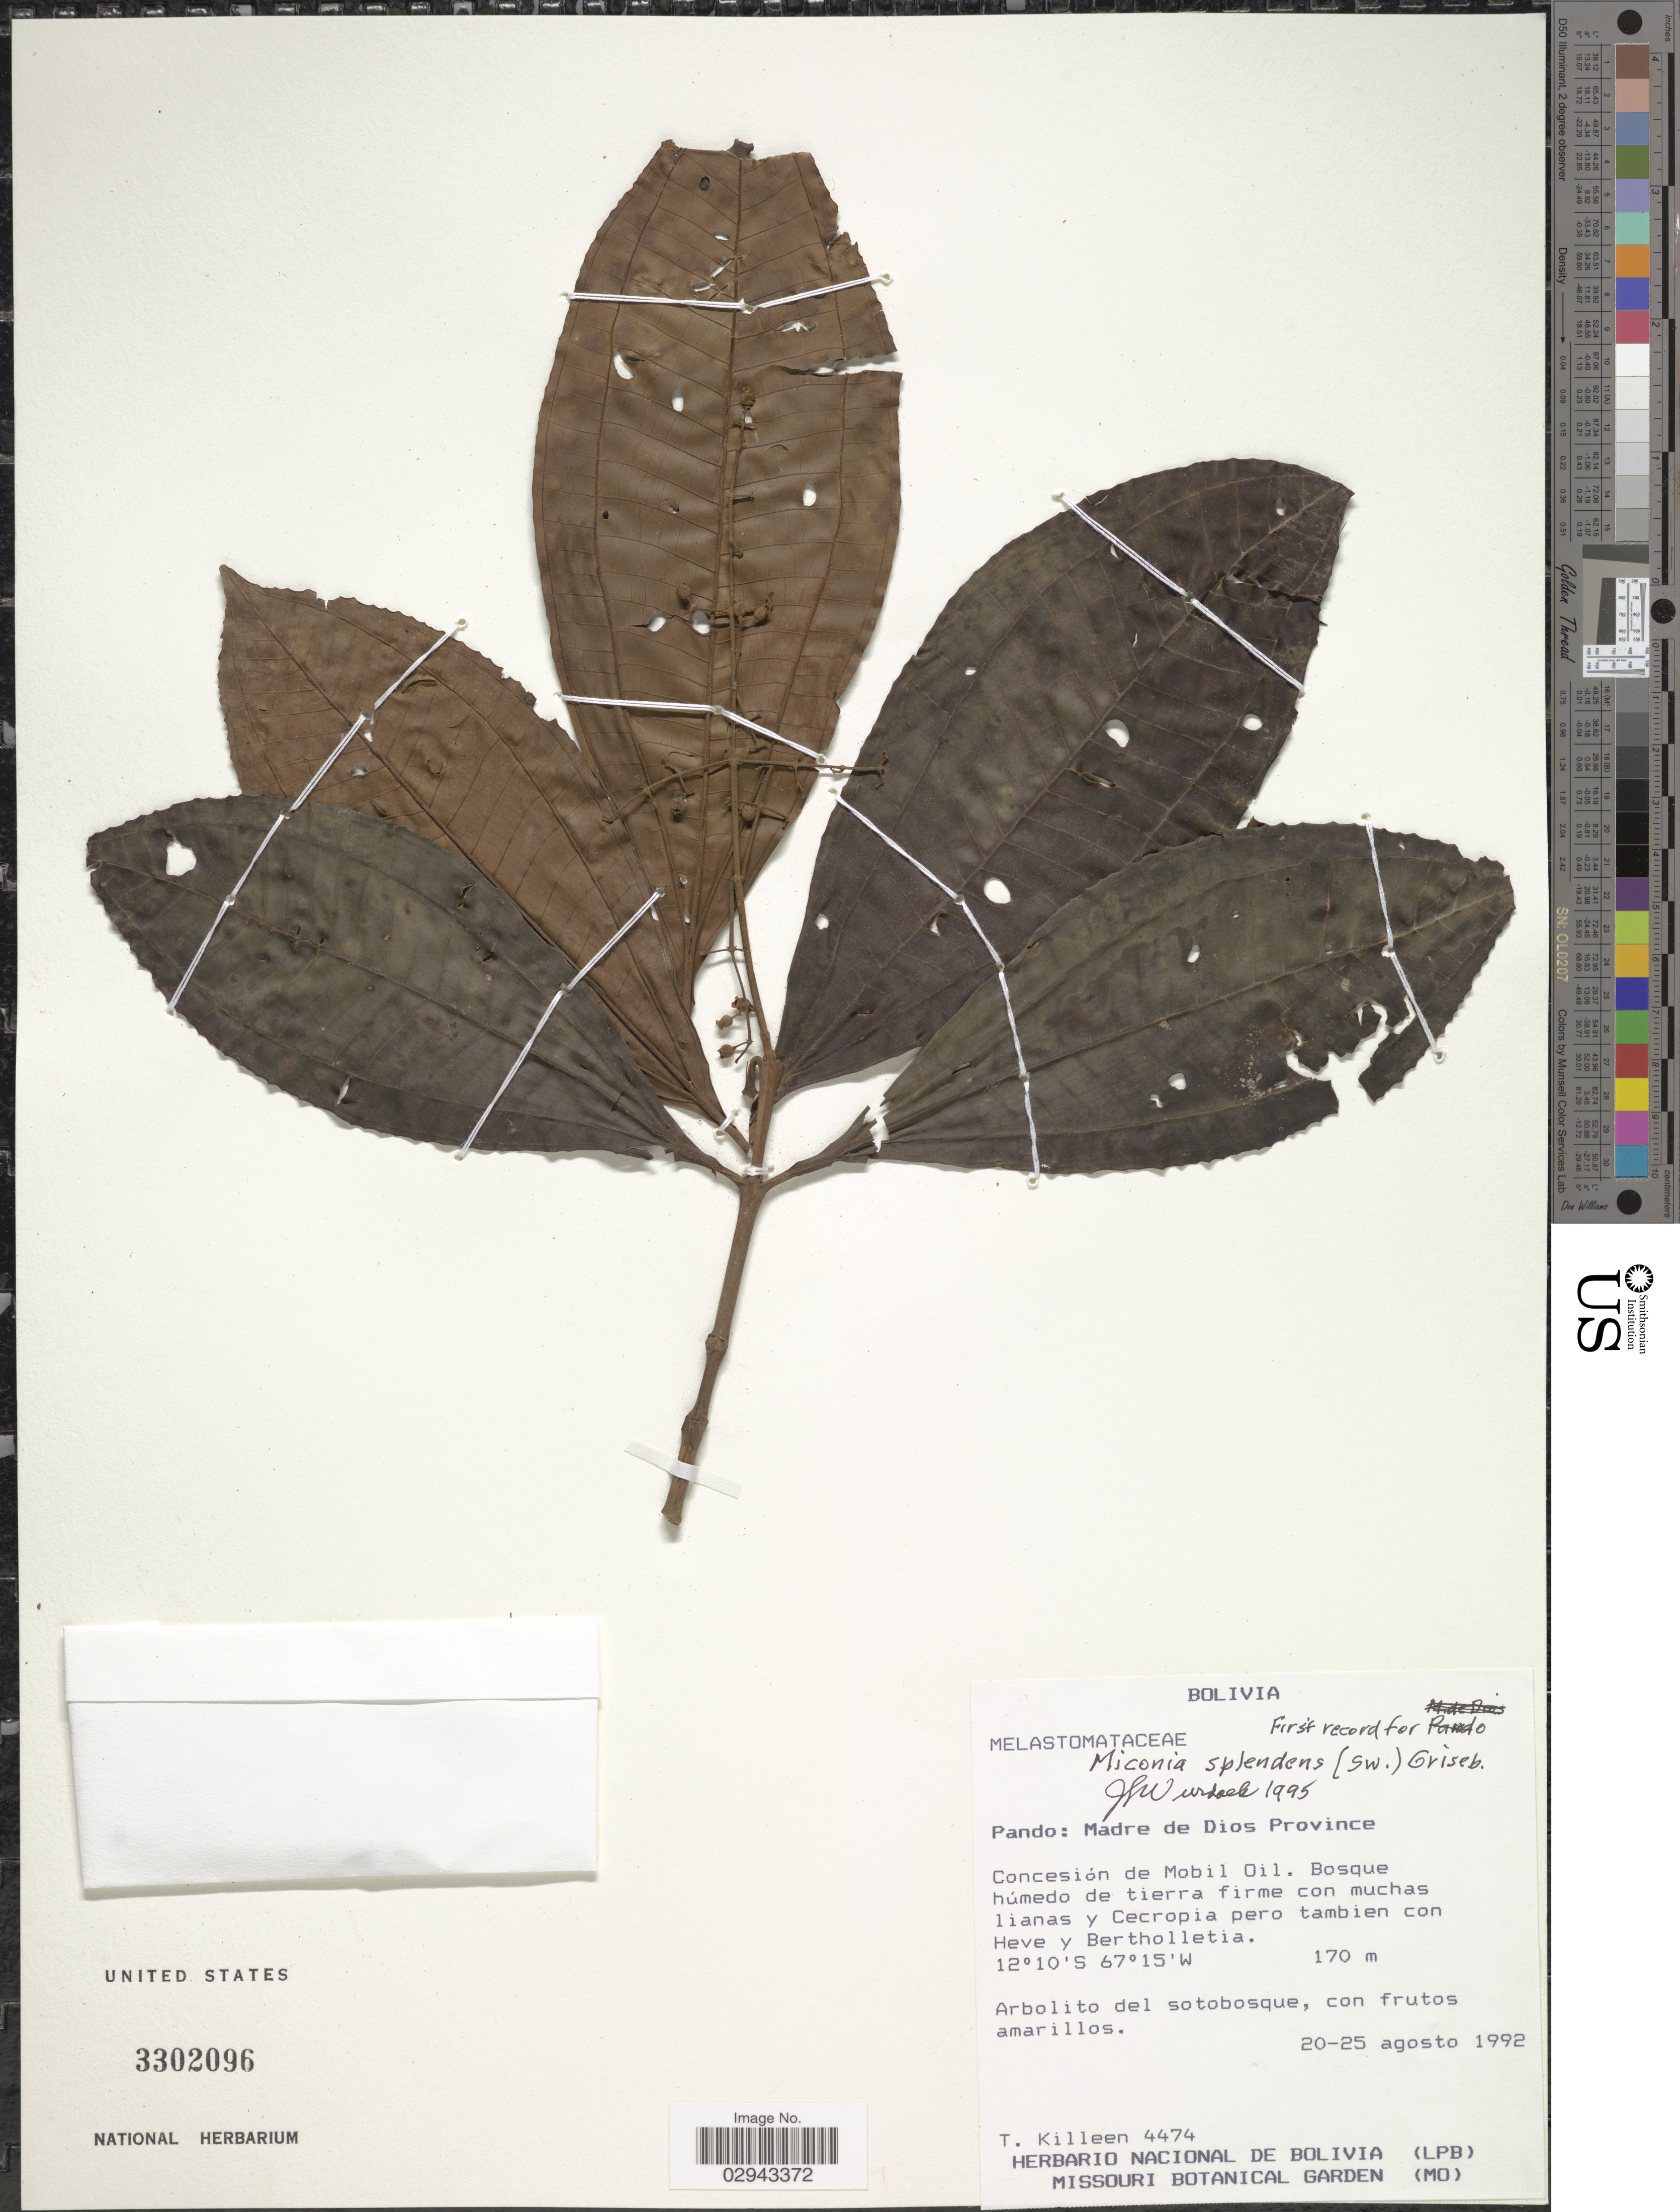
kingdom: Plantae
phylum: Tracheophyta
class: Magnoliopsida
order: Myrtales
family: Melastomataceae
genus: Miconia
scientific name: Miconia splendens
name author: (Sw.) Griseb.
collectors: T. J. Killeen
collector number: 4474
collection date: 1992-08-20/1992-08-25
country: Peru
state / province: Madre de Dios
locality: Pando. Concesión de Mobil Oil.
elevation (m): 170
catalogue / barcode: US 3302096